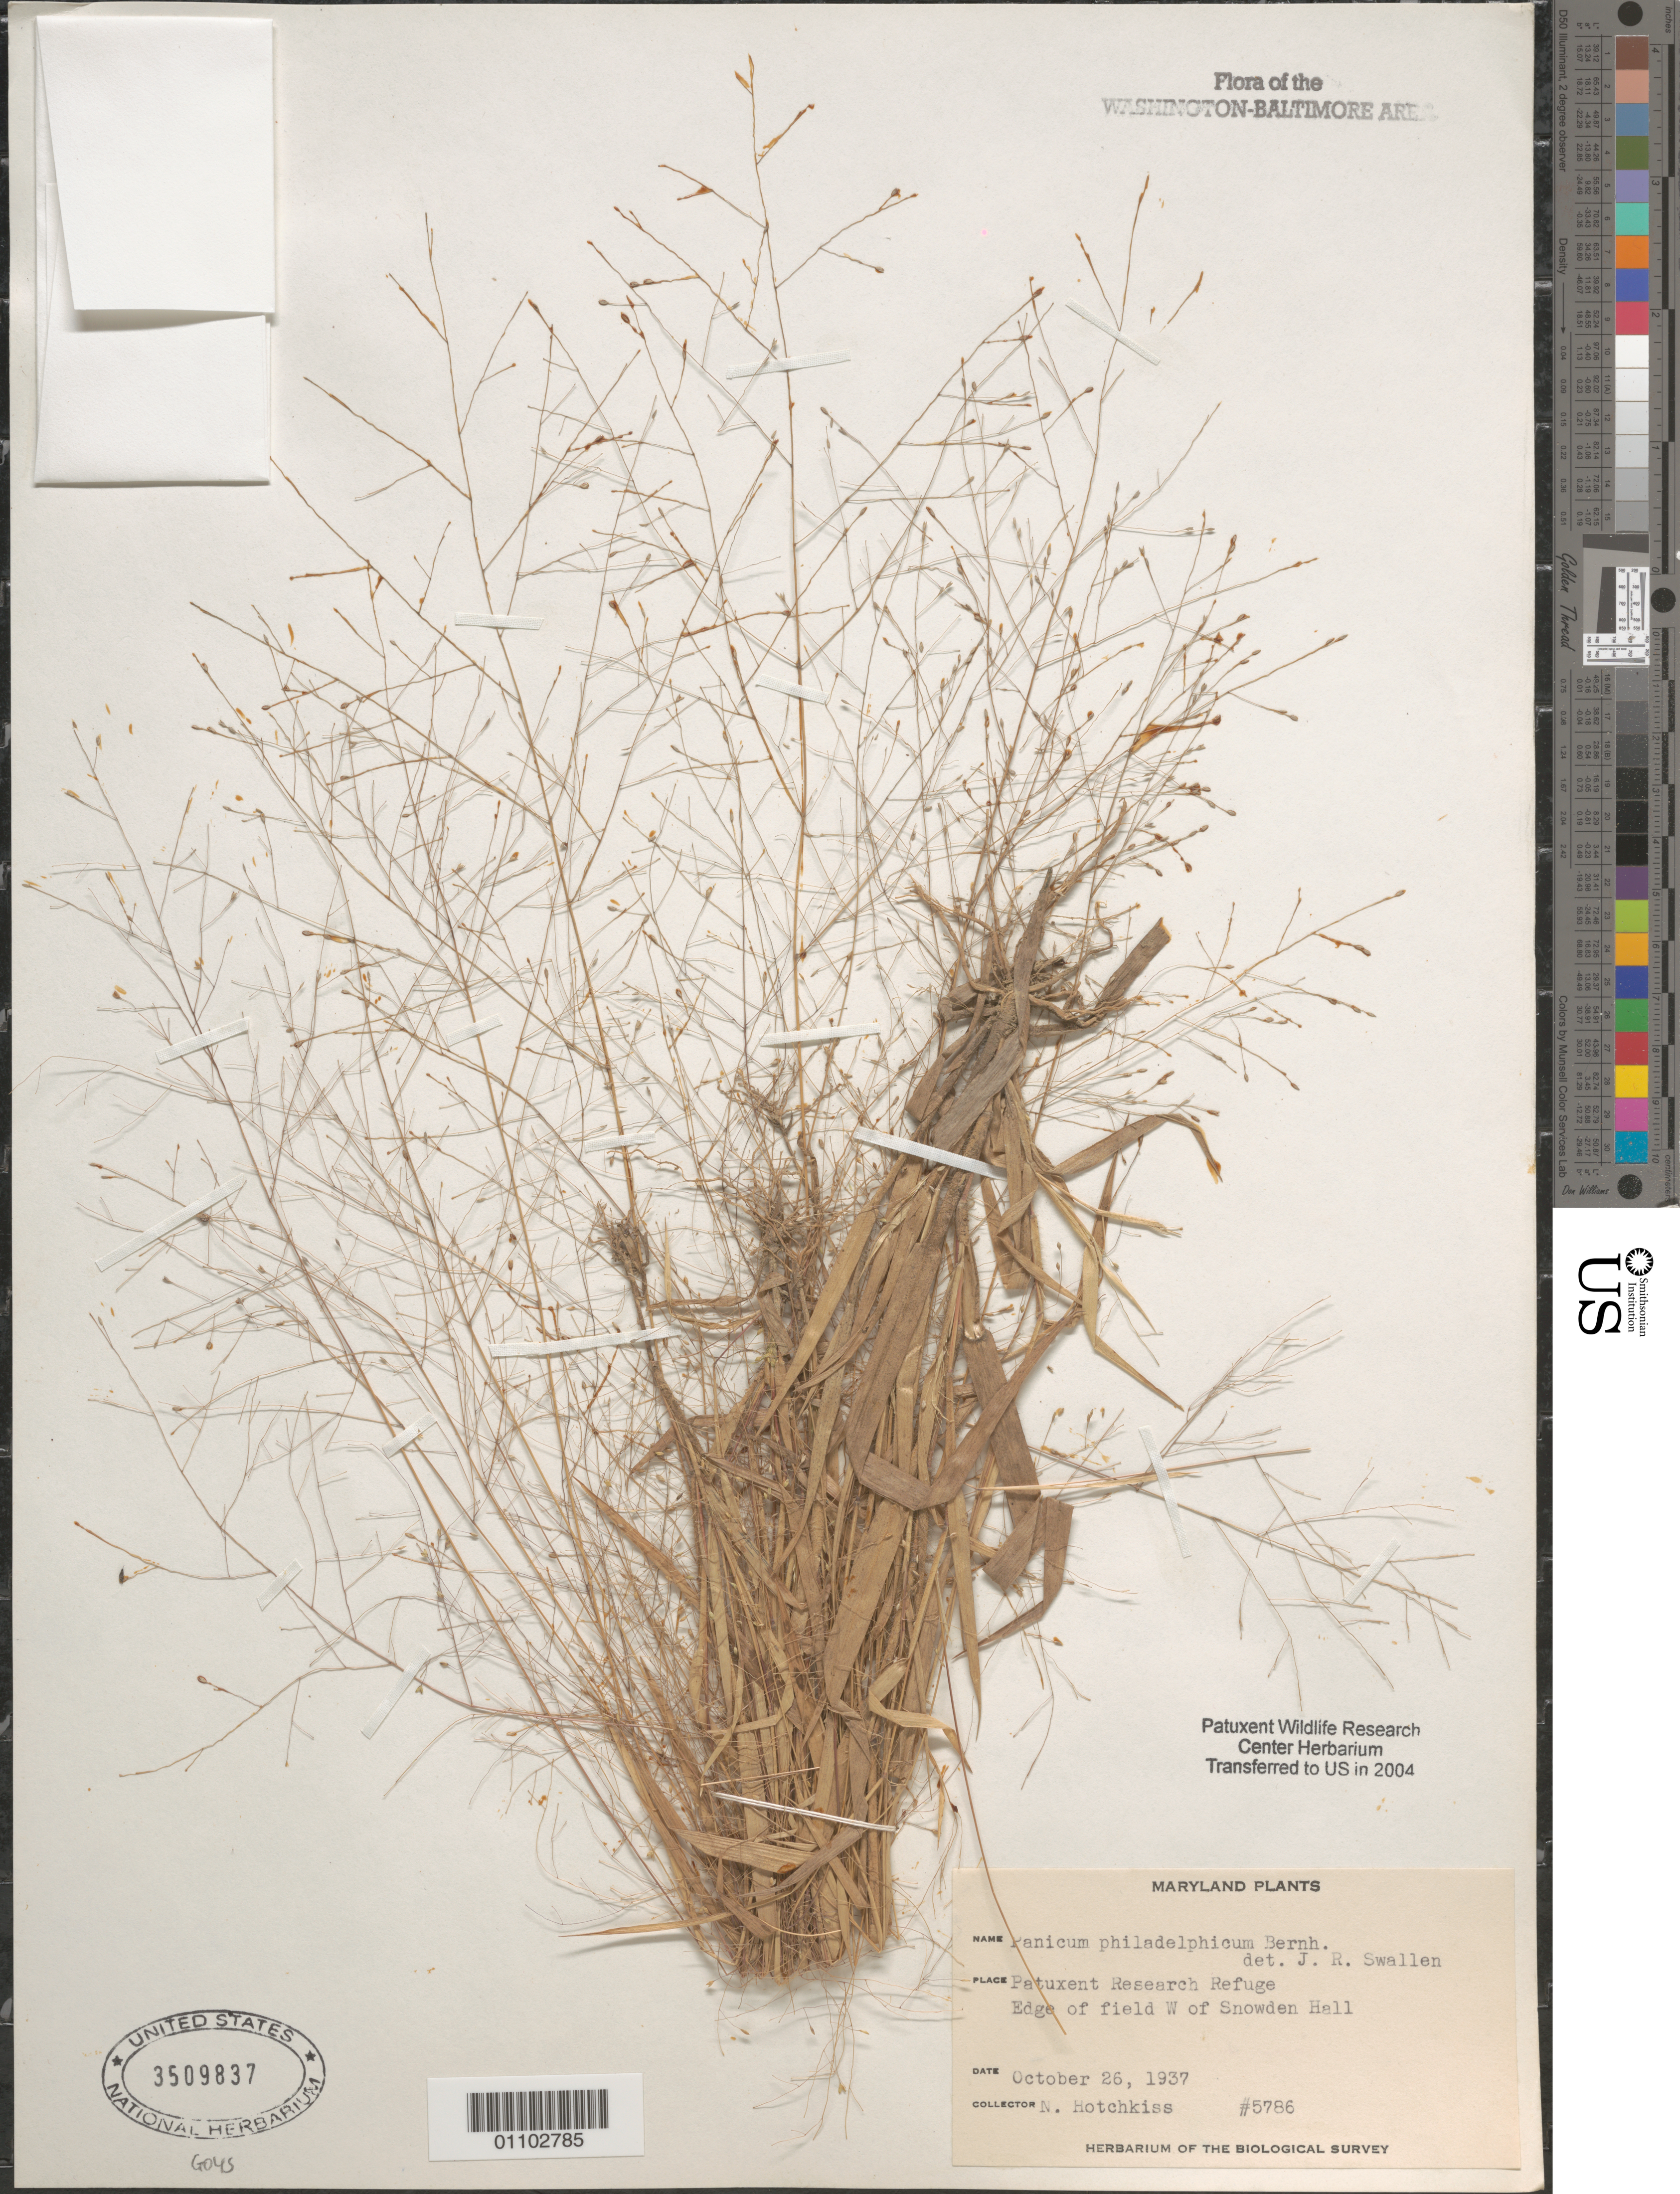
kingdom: Plantae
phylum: Tracheophyta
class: Liliopsida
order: Poales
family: Poaceae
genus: Panicum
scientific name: Panicum philadelphicum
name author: Bernh. ex Trin.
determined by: Swallen, Jason R.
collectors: N. Hotchkiss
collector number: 5786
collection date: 1937-10-26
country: United States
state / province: Maryland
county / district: Prince George's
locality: Patuxent Research Refuge, W. of Snowden Hall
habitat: Edge of field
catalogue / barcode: US 3509837